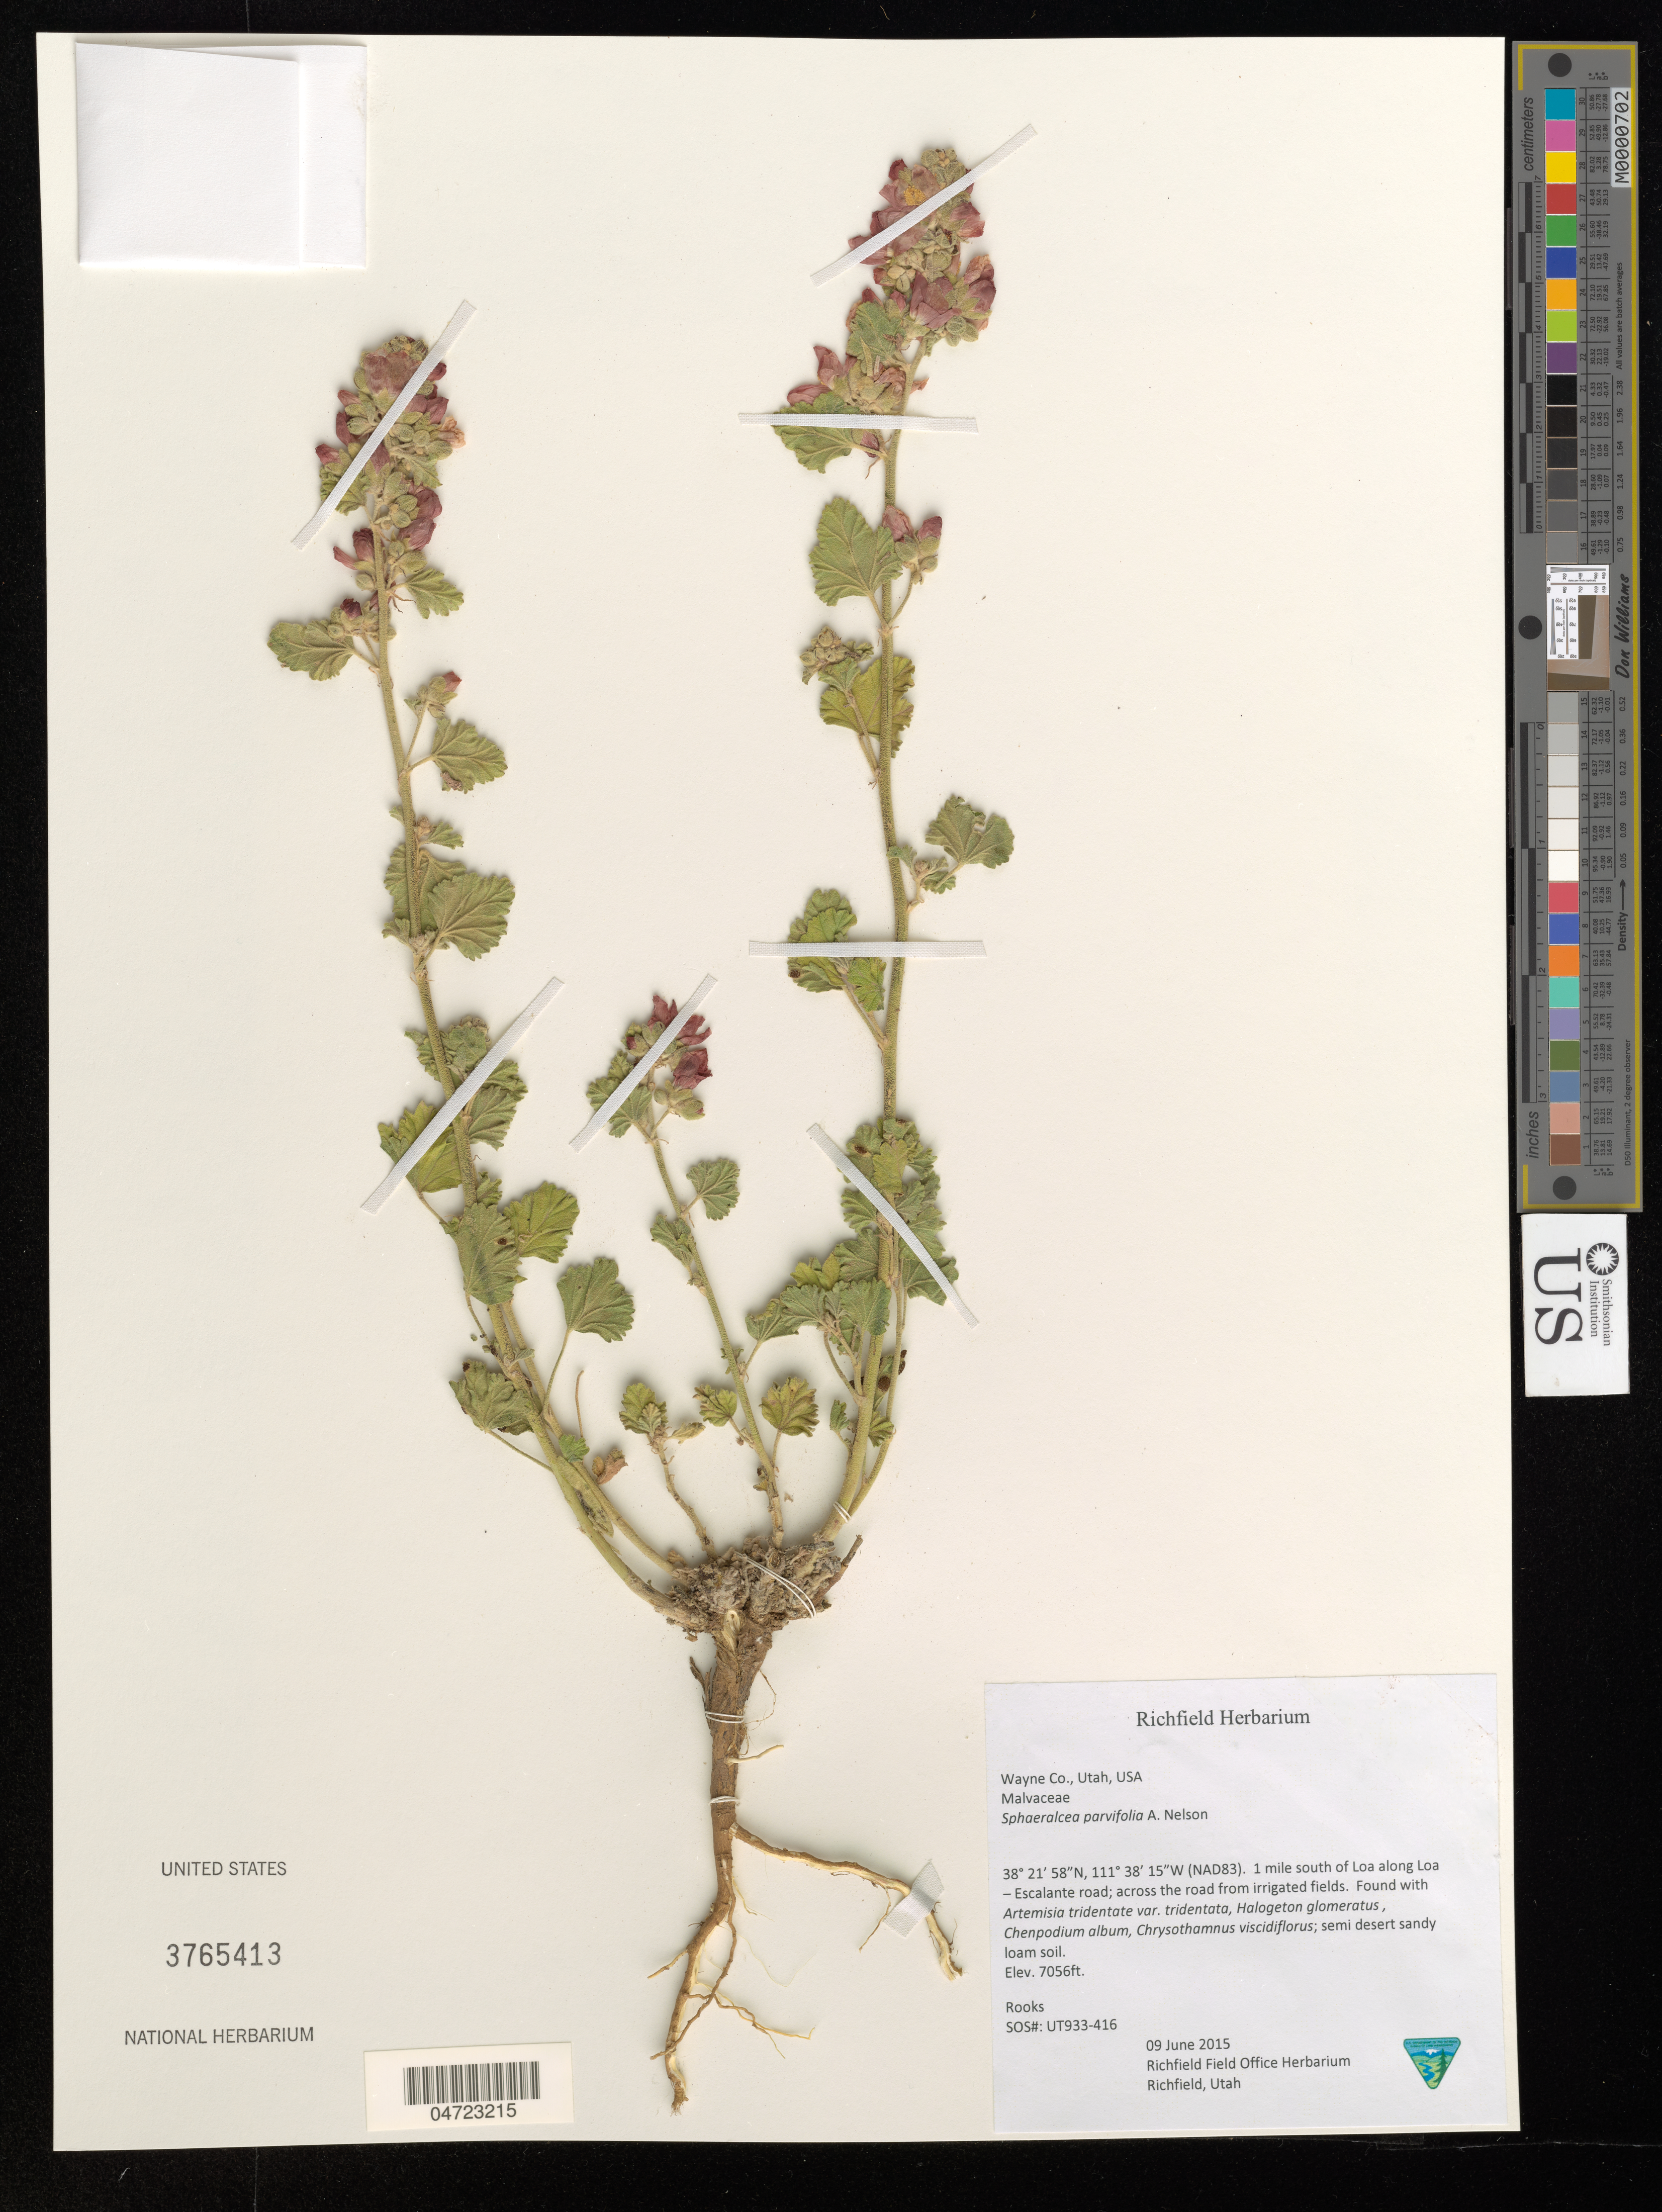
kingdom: Plantae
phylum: Tracheophyta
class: Magnoliopsida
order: Malvales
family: Malvaceae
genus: Sphaeralcea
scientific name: Sphaeralcea parvifolia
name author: A. Nelson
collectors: -. Rooks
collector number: UT933-416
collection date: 2015-06-09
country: United States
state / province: Utah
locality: Wayne Co. 1 mile south of Loa along Loa - Escalante road; across the road from irrigated fields.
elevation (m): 2151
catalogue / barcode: US 3765413